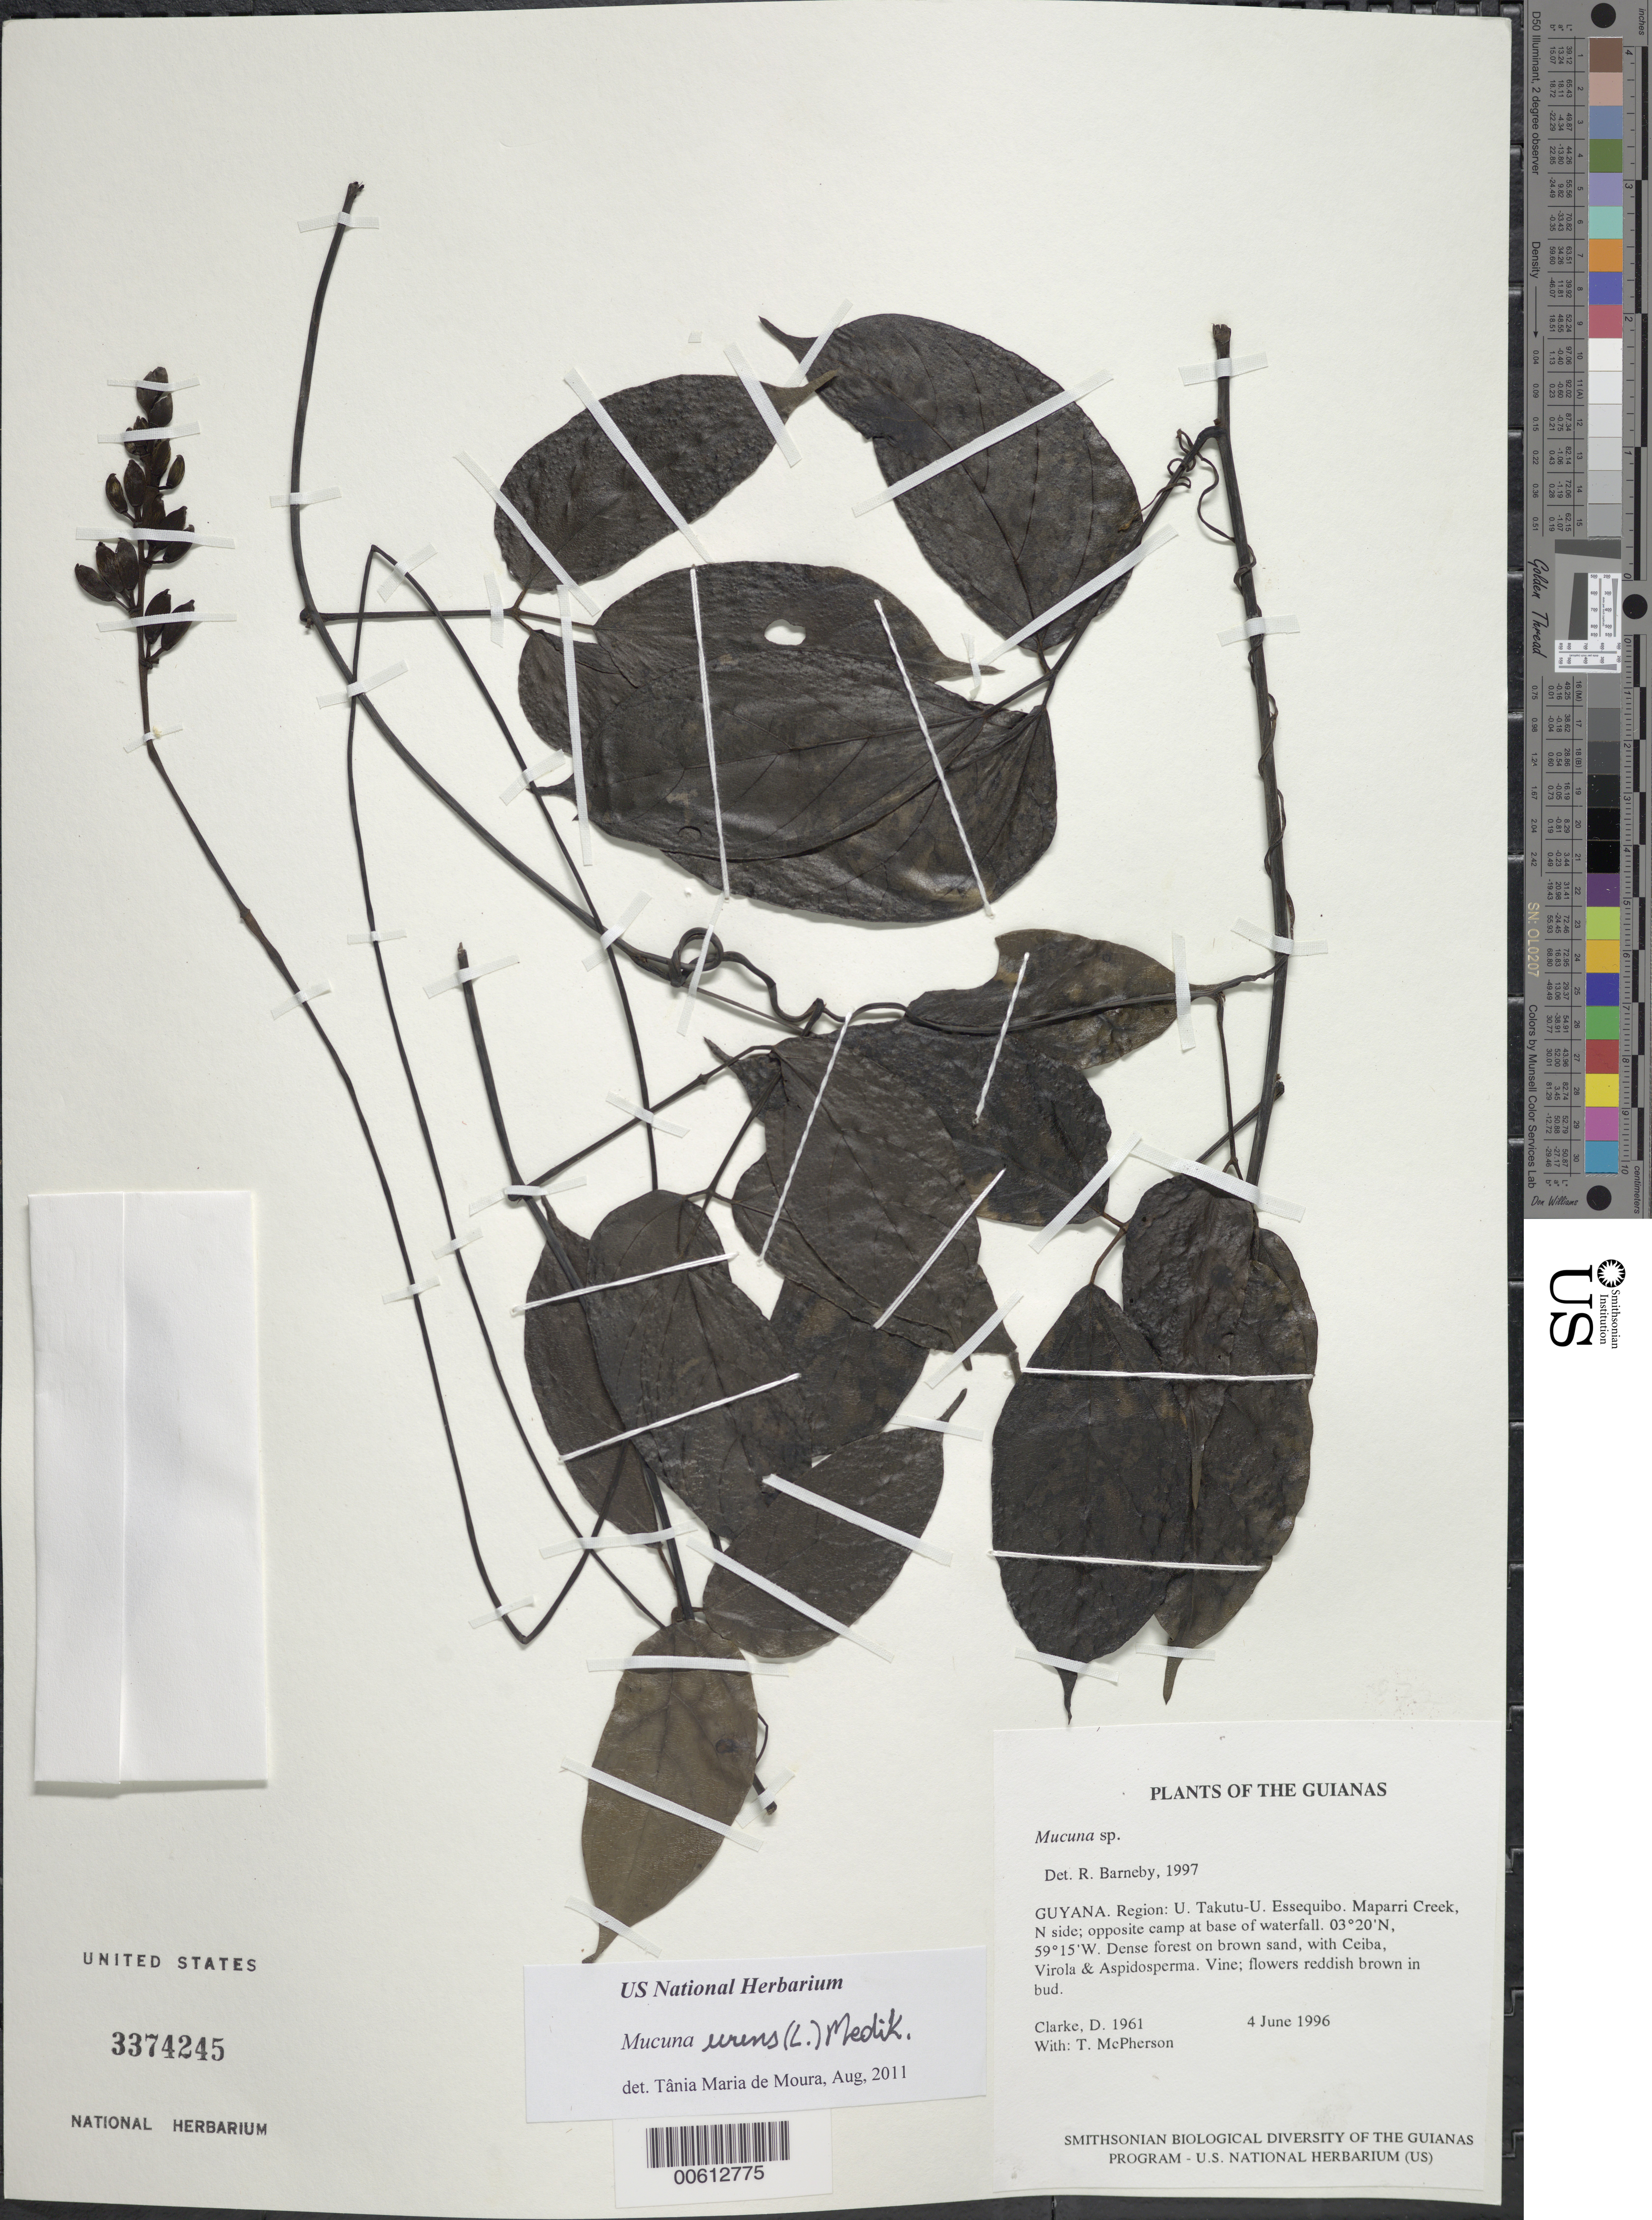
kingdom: Plantae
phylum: Tracheophyta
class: Magnoliopsida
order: Fabales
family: Fabaceae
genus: Mucuna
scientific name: Mucuna urens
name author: (L.) Medik.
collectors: H. D. Clarke & T. McPherson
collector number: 1961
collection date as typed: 5 June 1996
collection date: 1996-06-05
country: Guyana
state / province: U. Takutu-U. Essequibo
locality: Maparri Creek, N side; opposite camp at base of waterfall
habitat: Streamside vegetation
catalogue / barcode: US 3374245